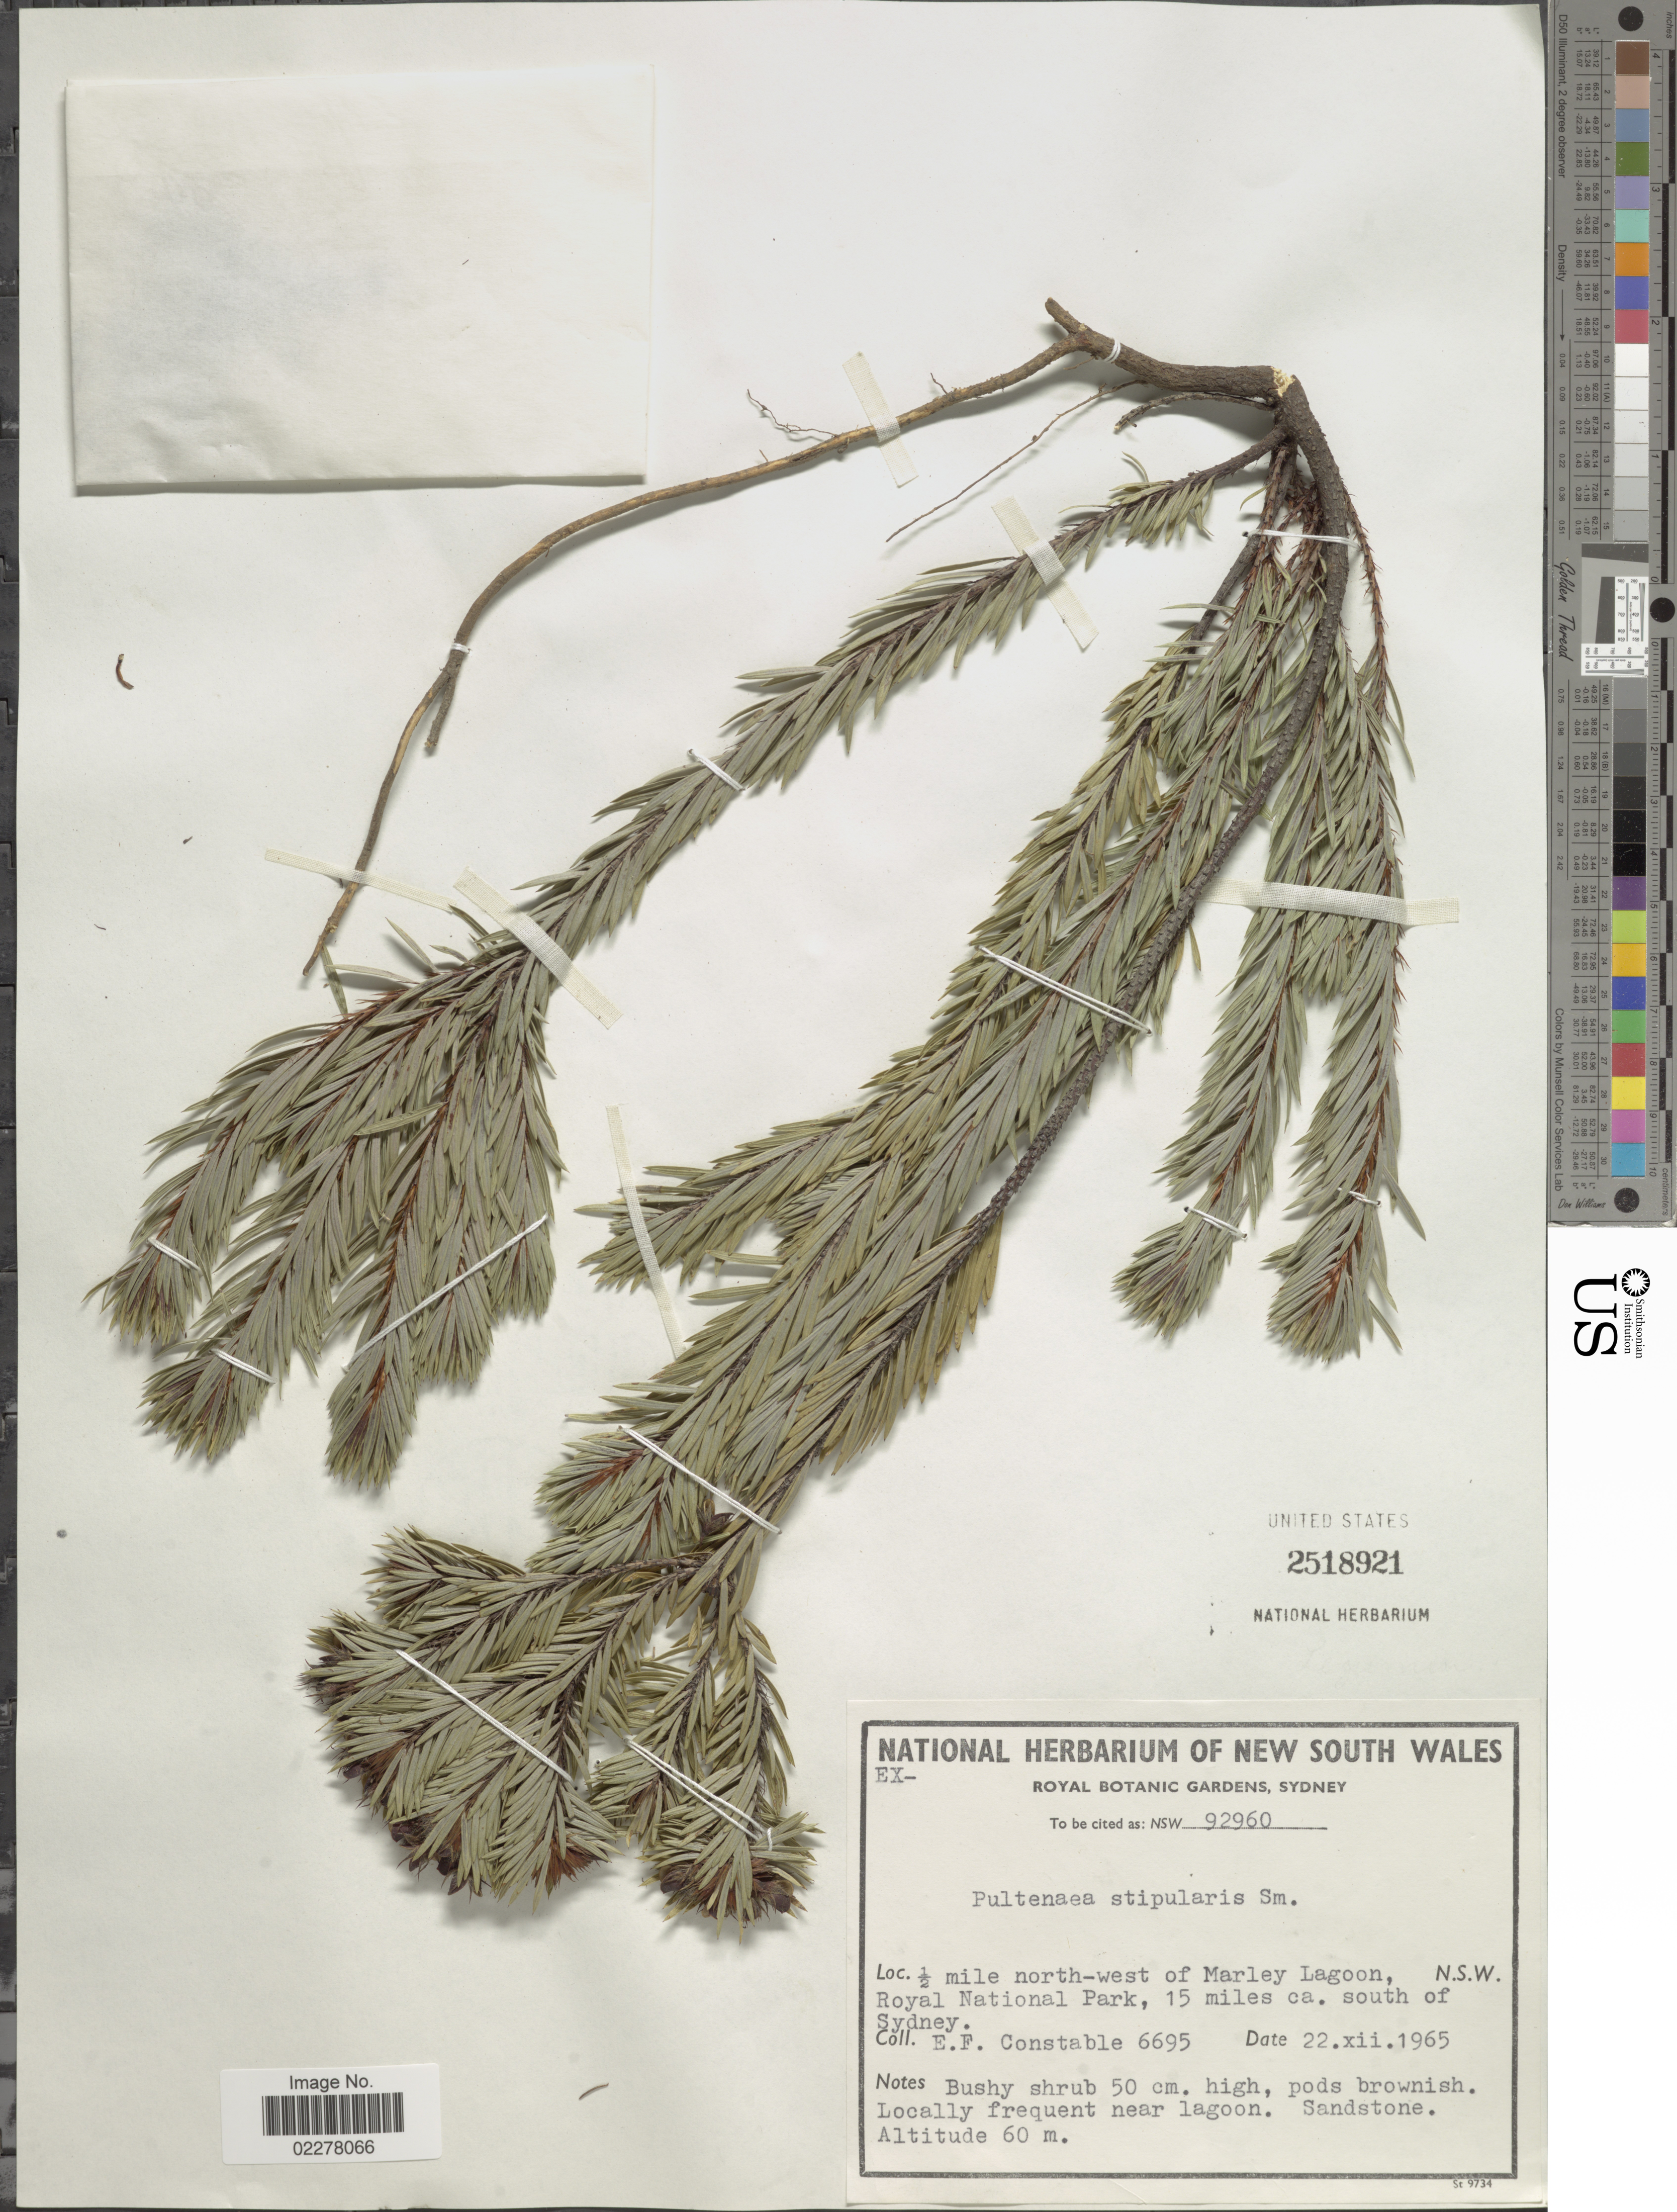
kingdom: Plantae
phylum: Tracheophyta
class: Magnoliopsida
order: Fabales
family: Fabaceae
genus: Pultenaea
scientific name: Pultenaea stipularis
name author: Sm.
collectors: E. F. Constable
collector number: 6695/NSW92960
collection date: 1965-07-22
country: Australia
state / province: New South Wales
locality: ½ mile north-west of Marley Lagoon, Royal National Park, 15 miles ca. south of Sydney. N.S.W.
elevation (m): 60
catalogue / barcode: US 2518921